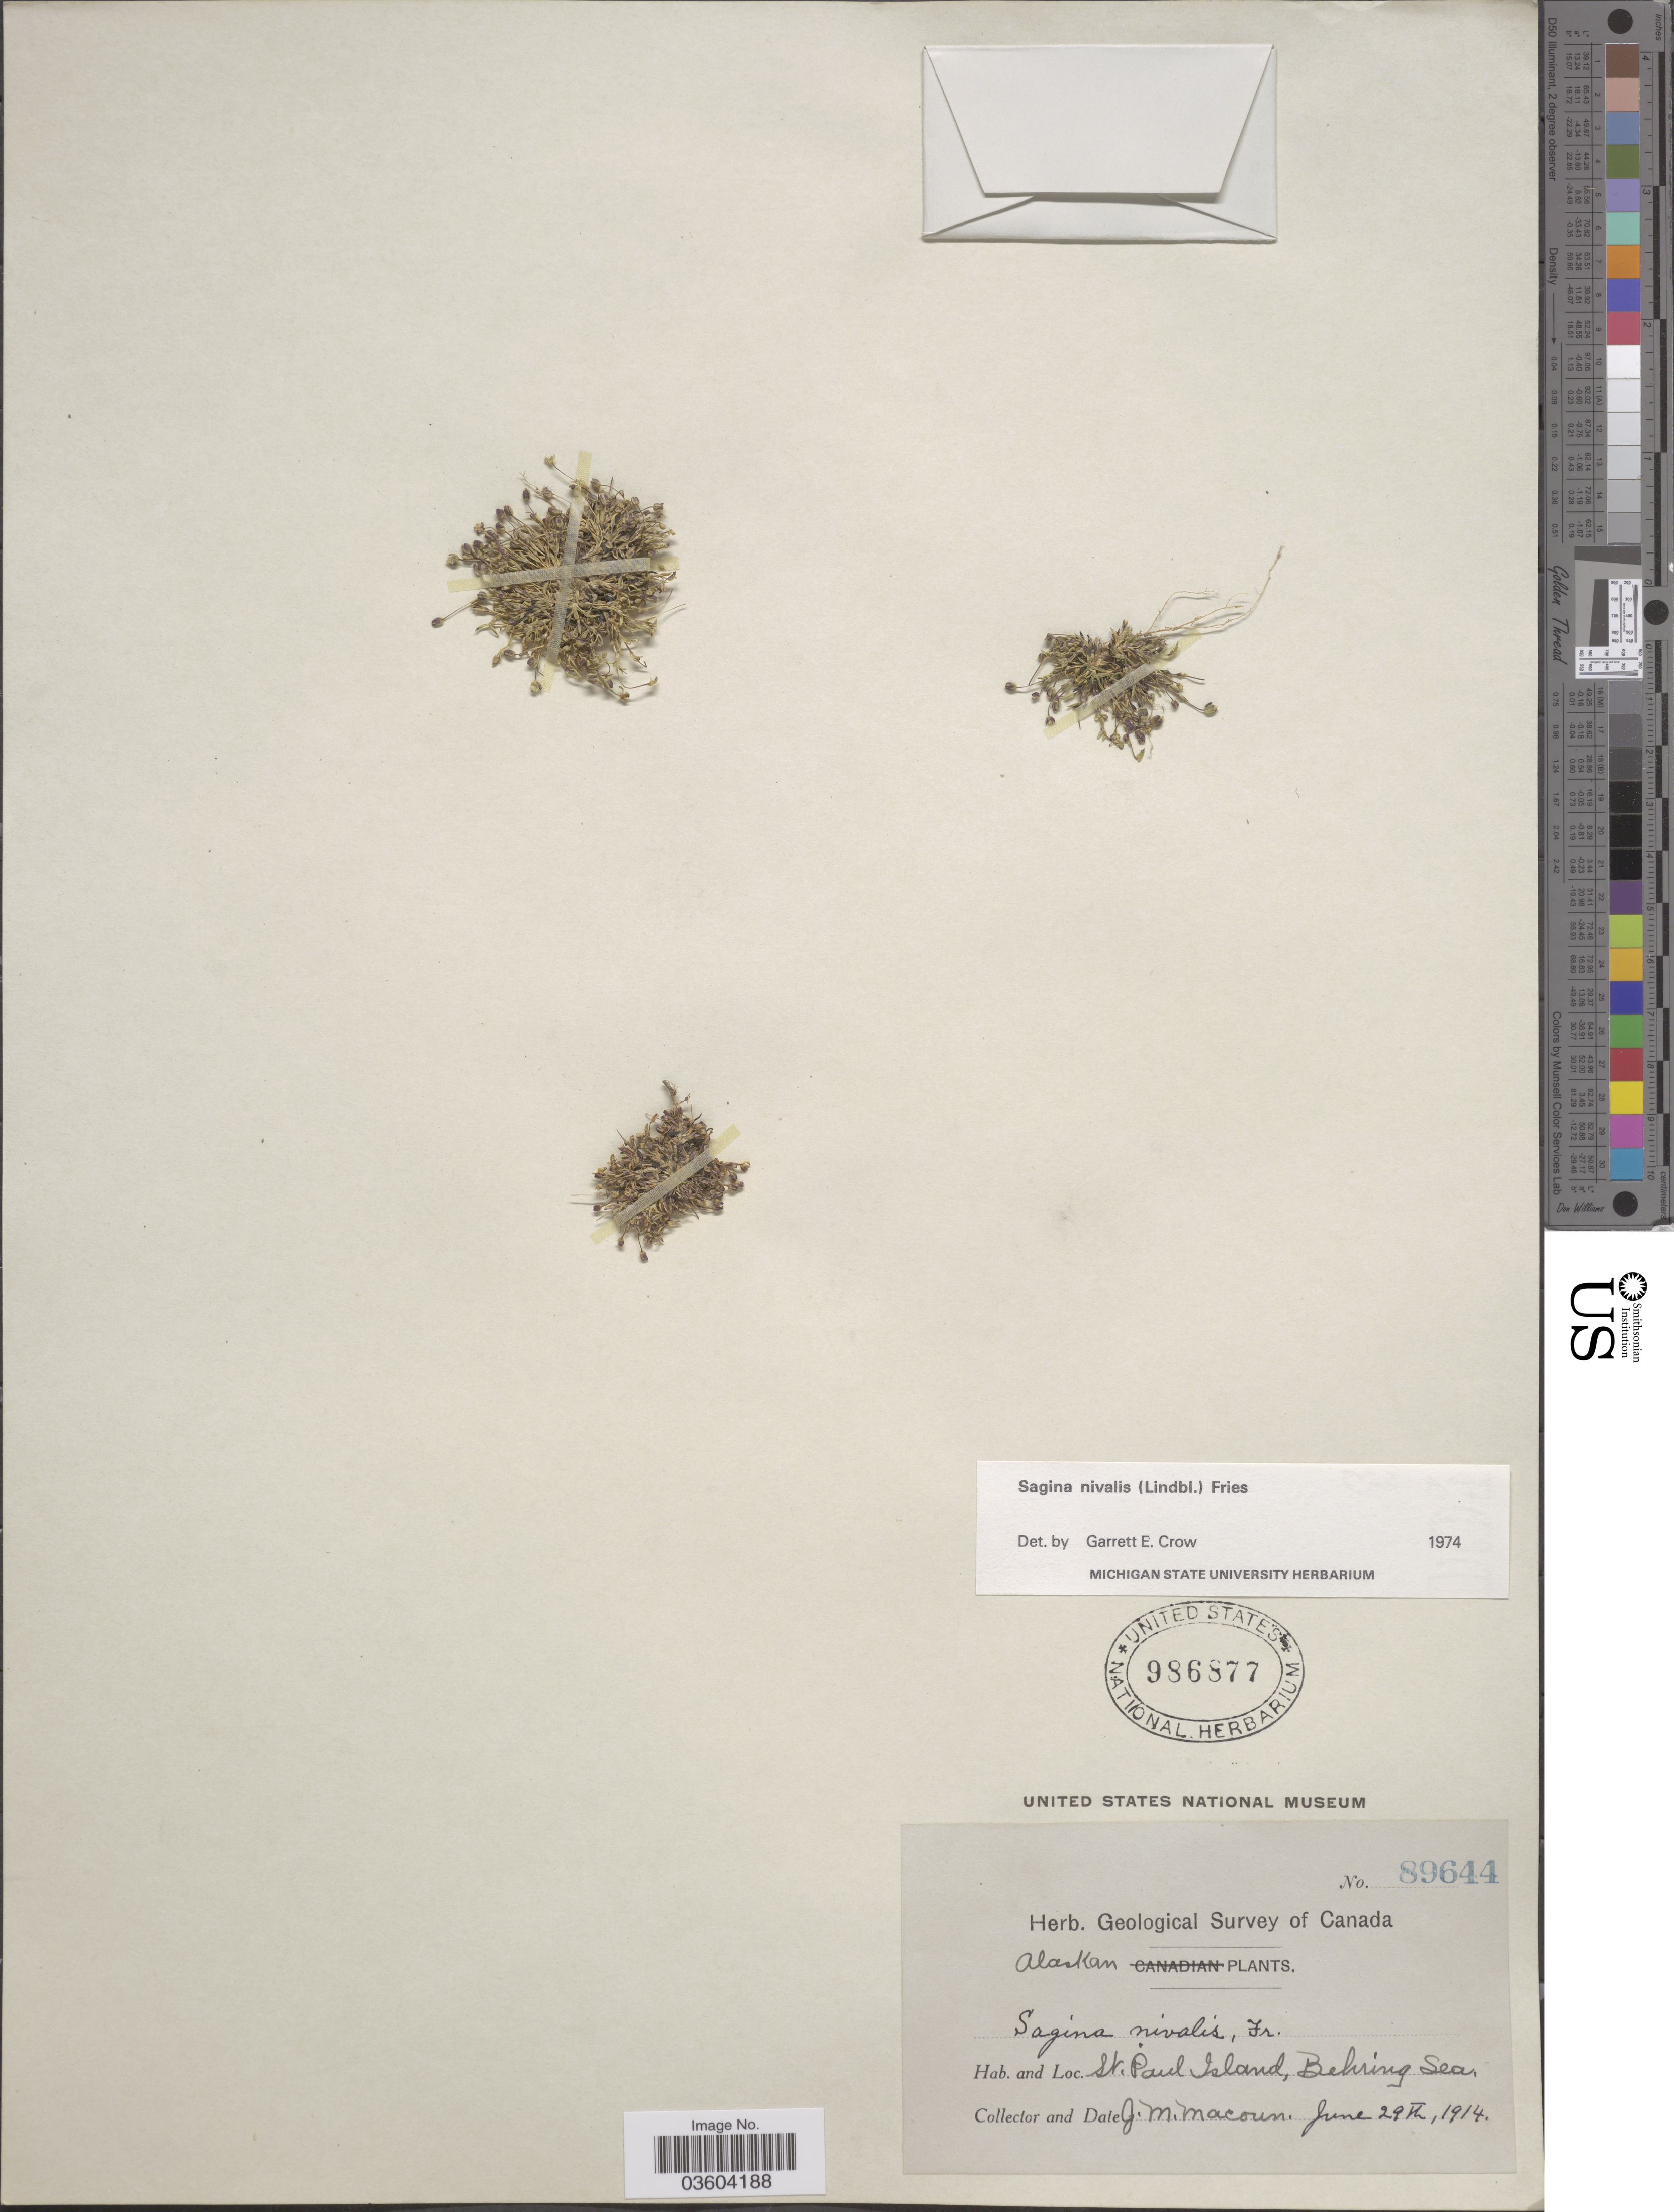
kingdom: Plantae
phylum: Tracheophyta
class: Magnoliopsida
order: Caryophyllales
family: Caryophyllaceae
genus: Sagina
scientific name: Sagina nivalis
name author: (Lindblom) Fr.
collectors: J. M. Macoun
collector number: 89644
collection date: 1914-06-29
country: United States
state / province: Alaska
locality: St. Paul Island, Behring Sea.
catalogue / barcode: US 986877